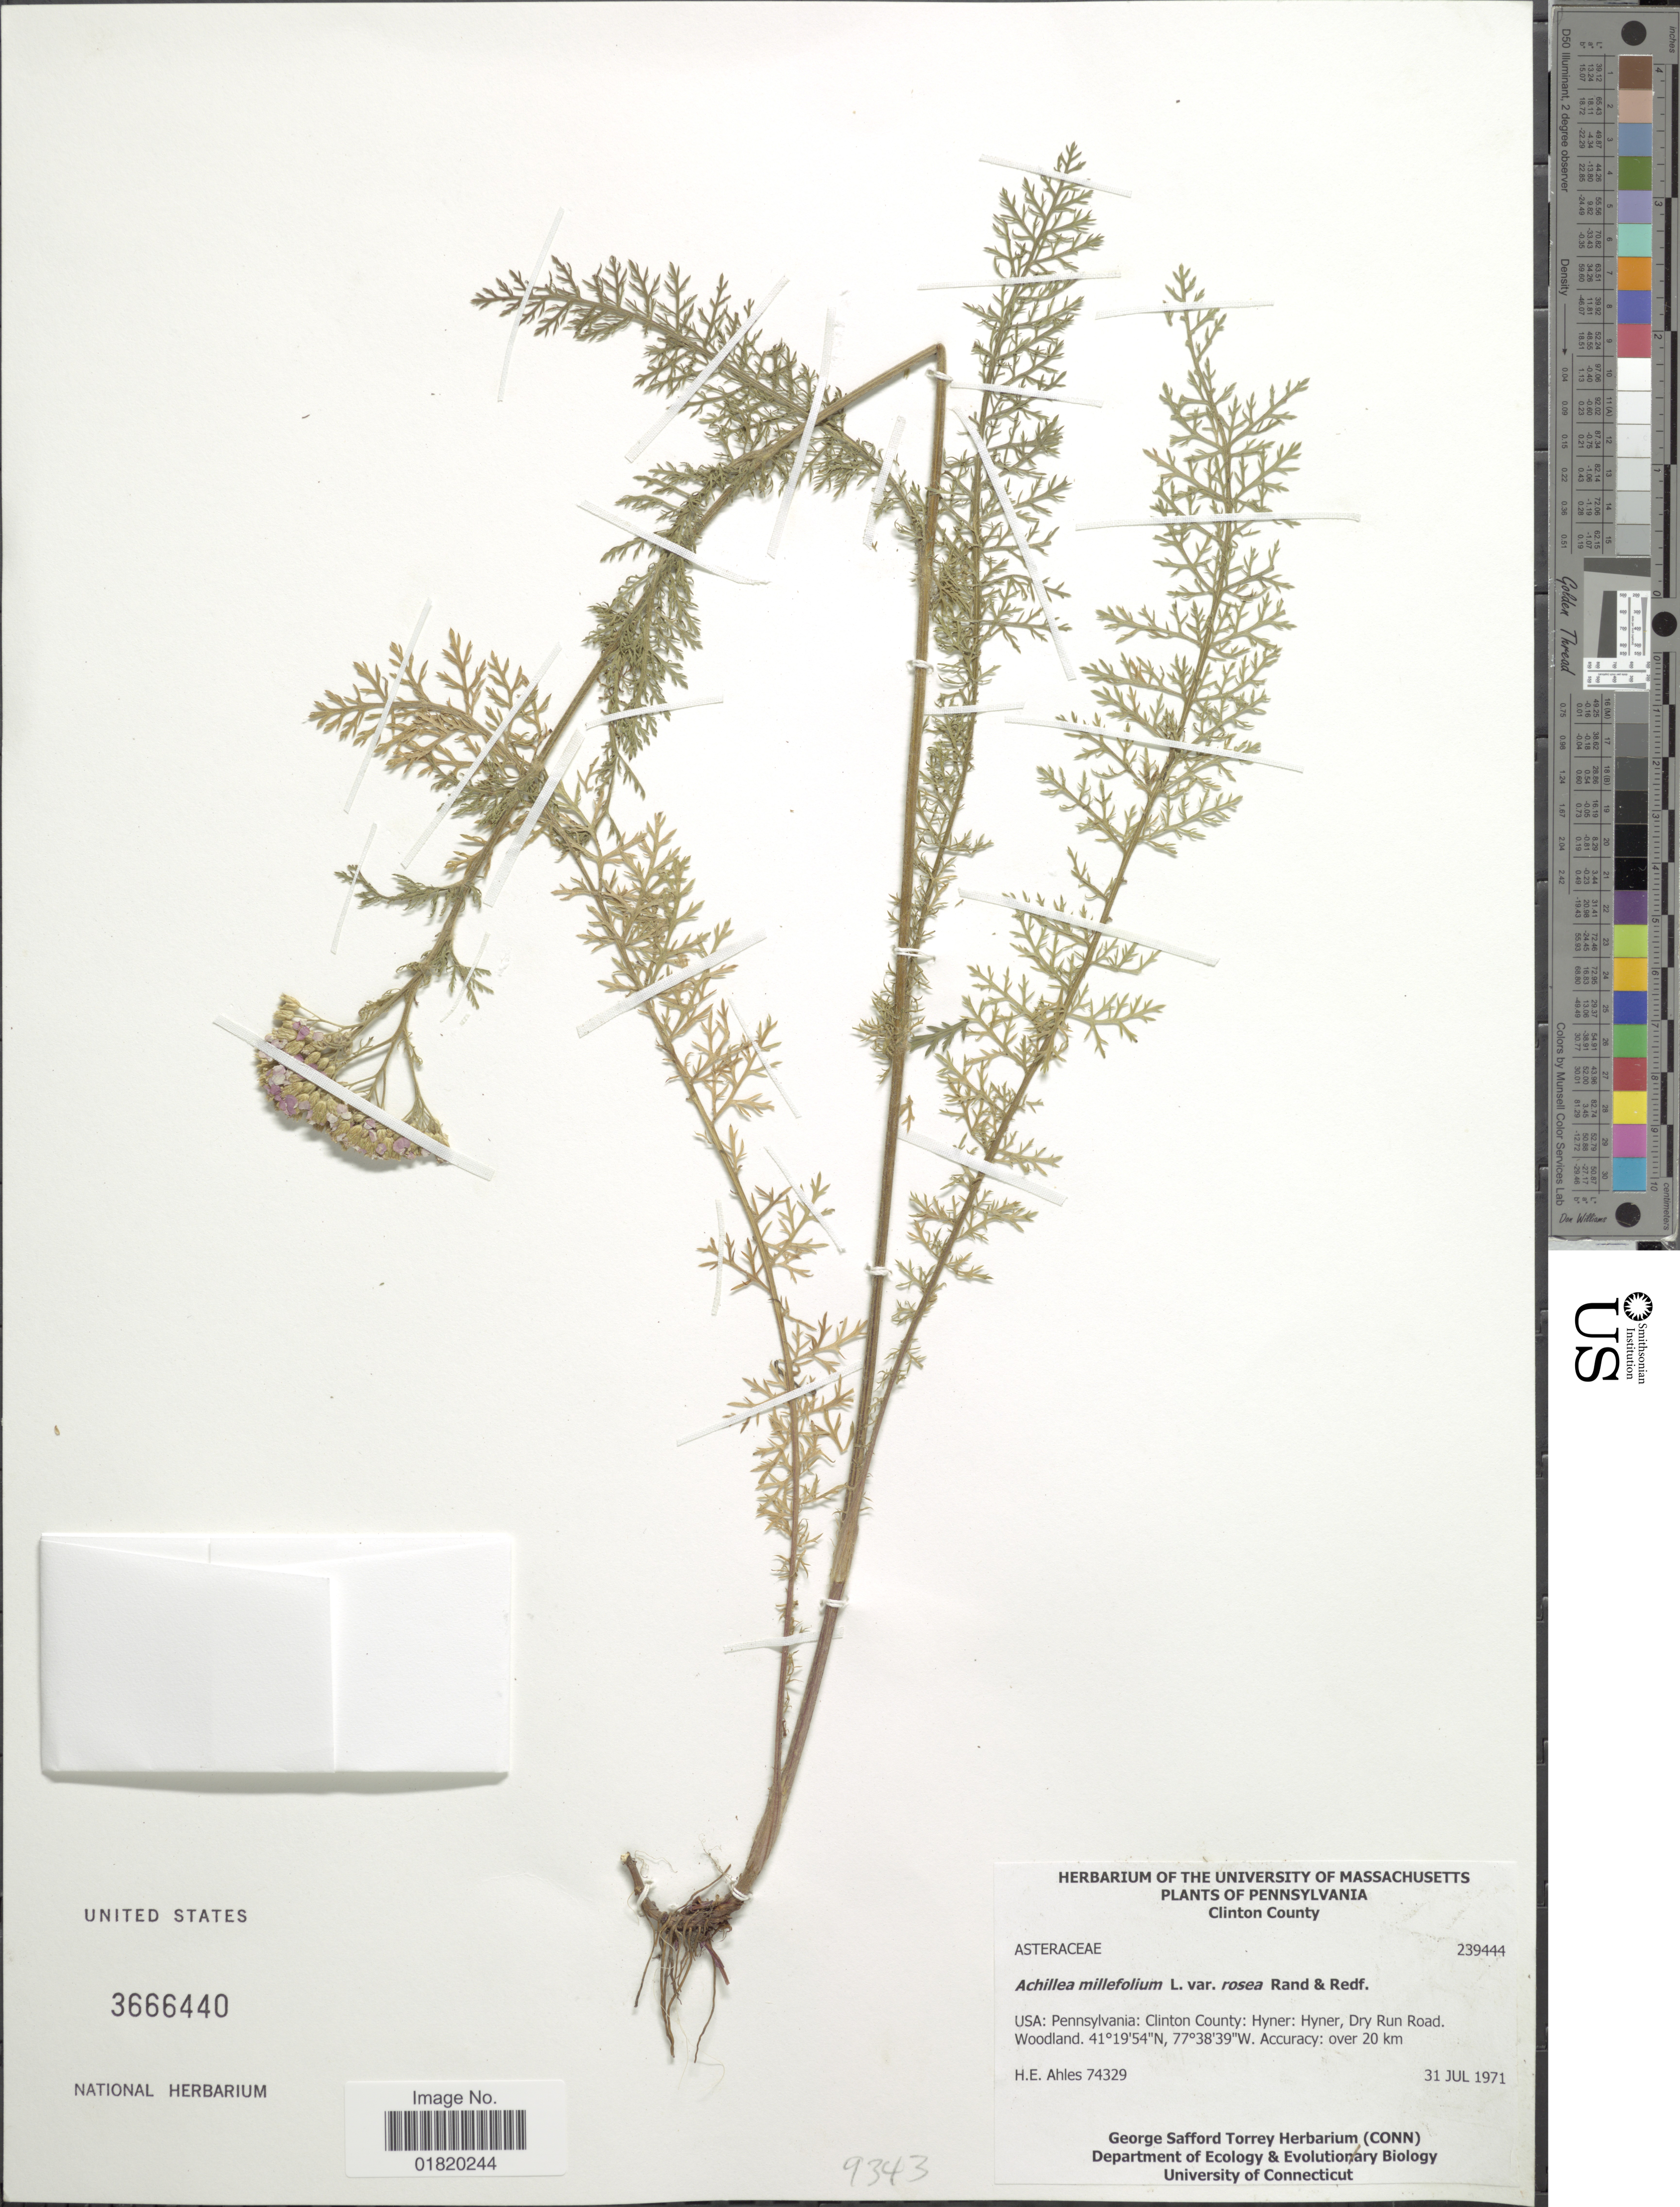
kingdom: Plantae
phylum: Tracheophyta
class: Magnoliopsida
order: Asterales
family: Asteraceae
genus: Achillea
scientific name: Achillea millefolium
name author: L.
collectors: H. E. Ahles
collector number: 74329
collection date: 1971-07-31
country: United States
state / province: Pennsylvania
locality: Clinton County. Hyner: Hyner, Dry Run Road. Woodland. Accuracy: over 20 km [unsure placement]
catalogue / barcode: US 3666440